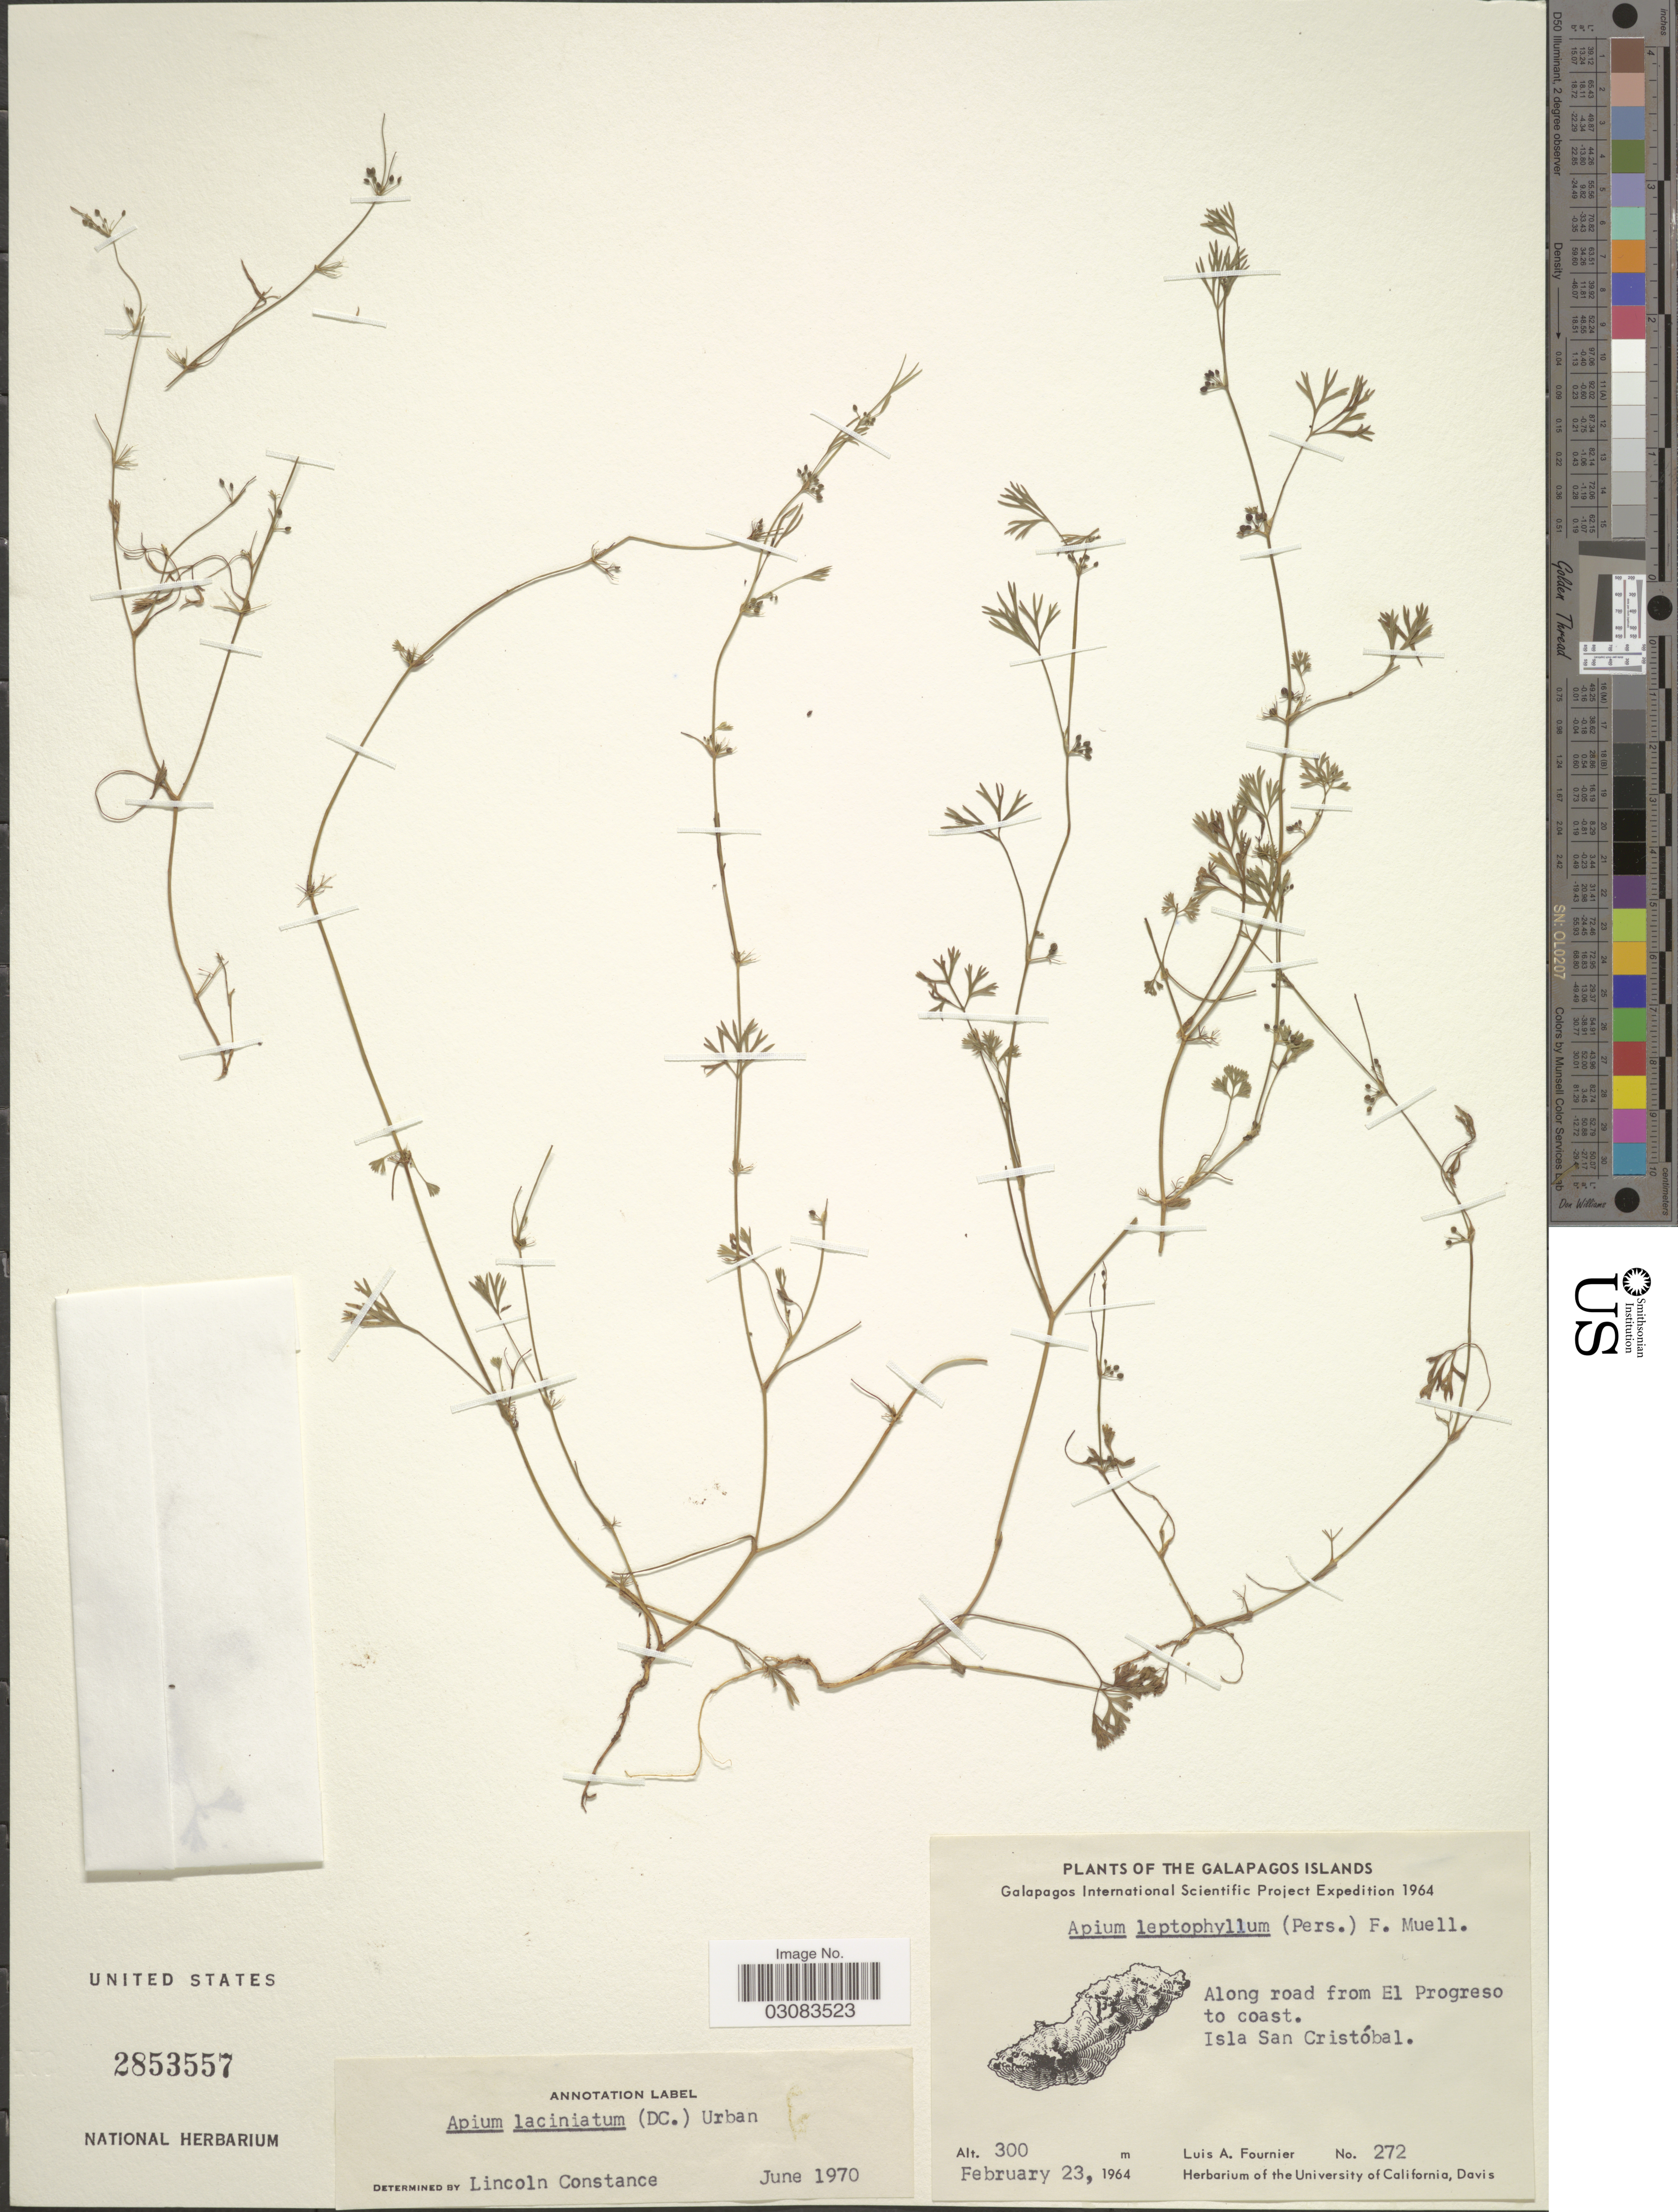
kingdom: Plantae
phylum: Tracheophyta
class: Magnoliopsida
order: Apiales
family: Apiaceae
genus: Cyclospermum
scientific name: Cyclospermum leptophyllum var. leptophyllum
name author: (Pers.) Sprague ex Britton & P. Wilson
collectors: L. A. Fournier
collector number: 272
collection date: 1964-02-23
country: Ecuador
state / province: Colón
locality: Galapagos Islands. Along road from El Progreso to coast. Isla San Cristóbal.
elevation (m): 300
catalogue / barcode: US 2853557